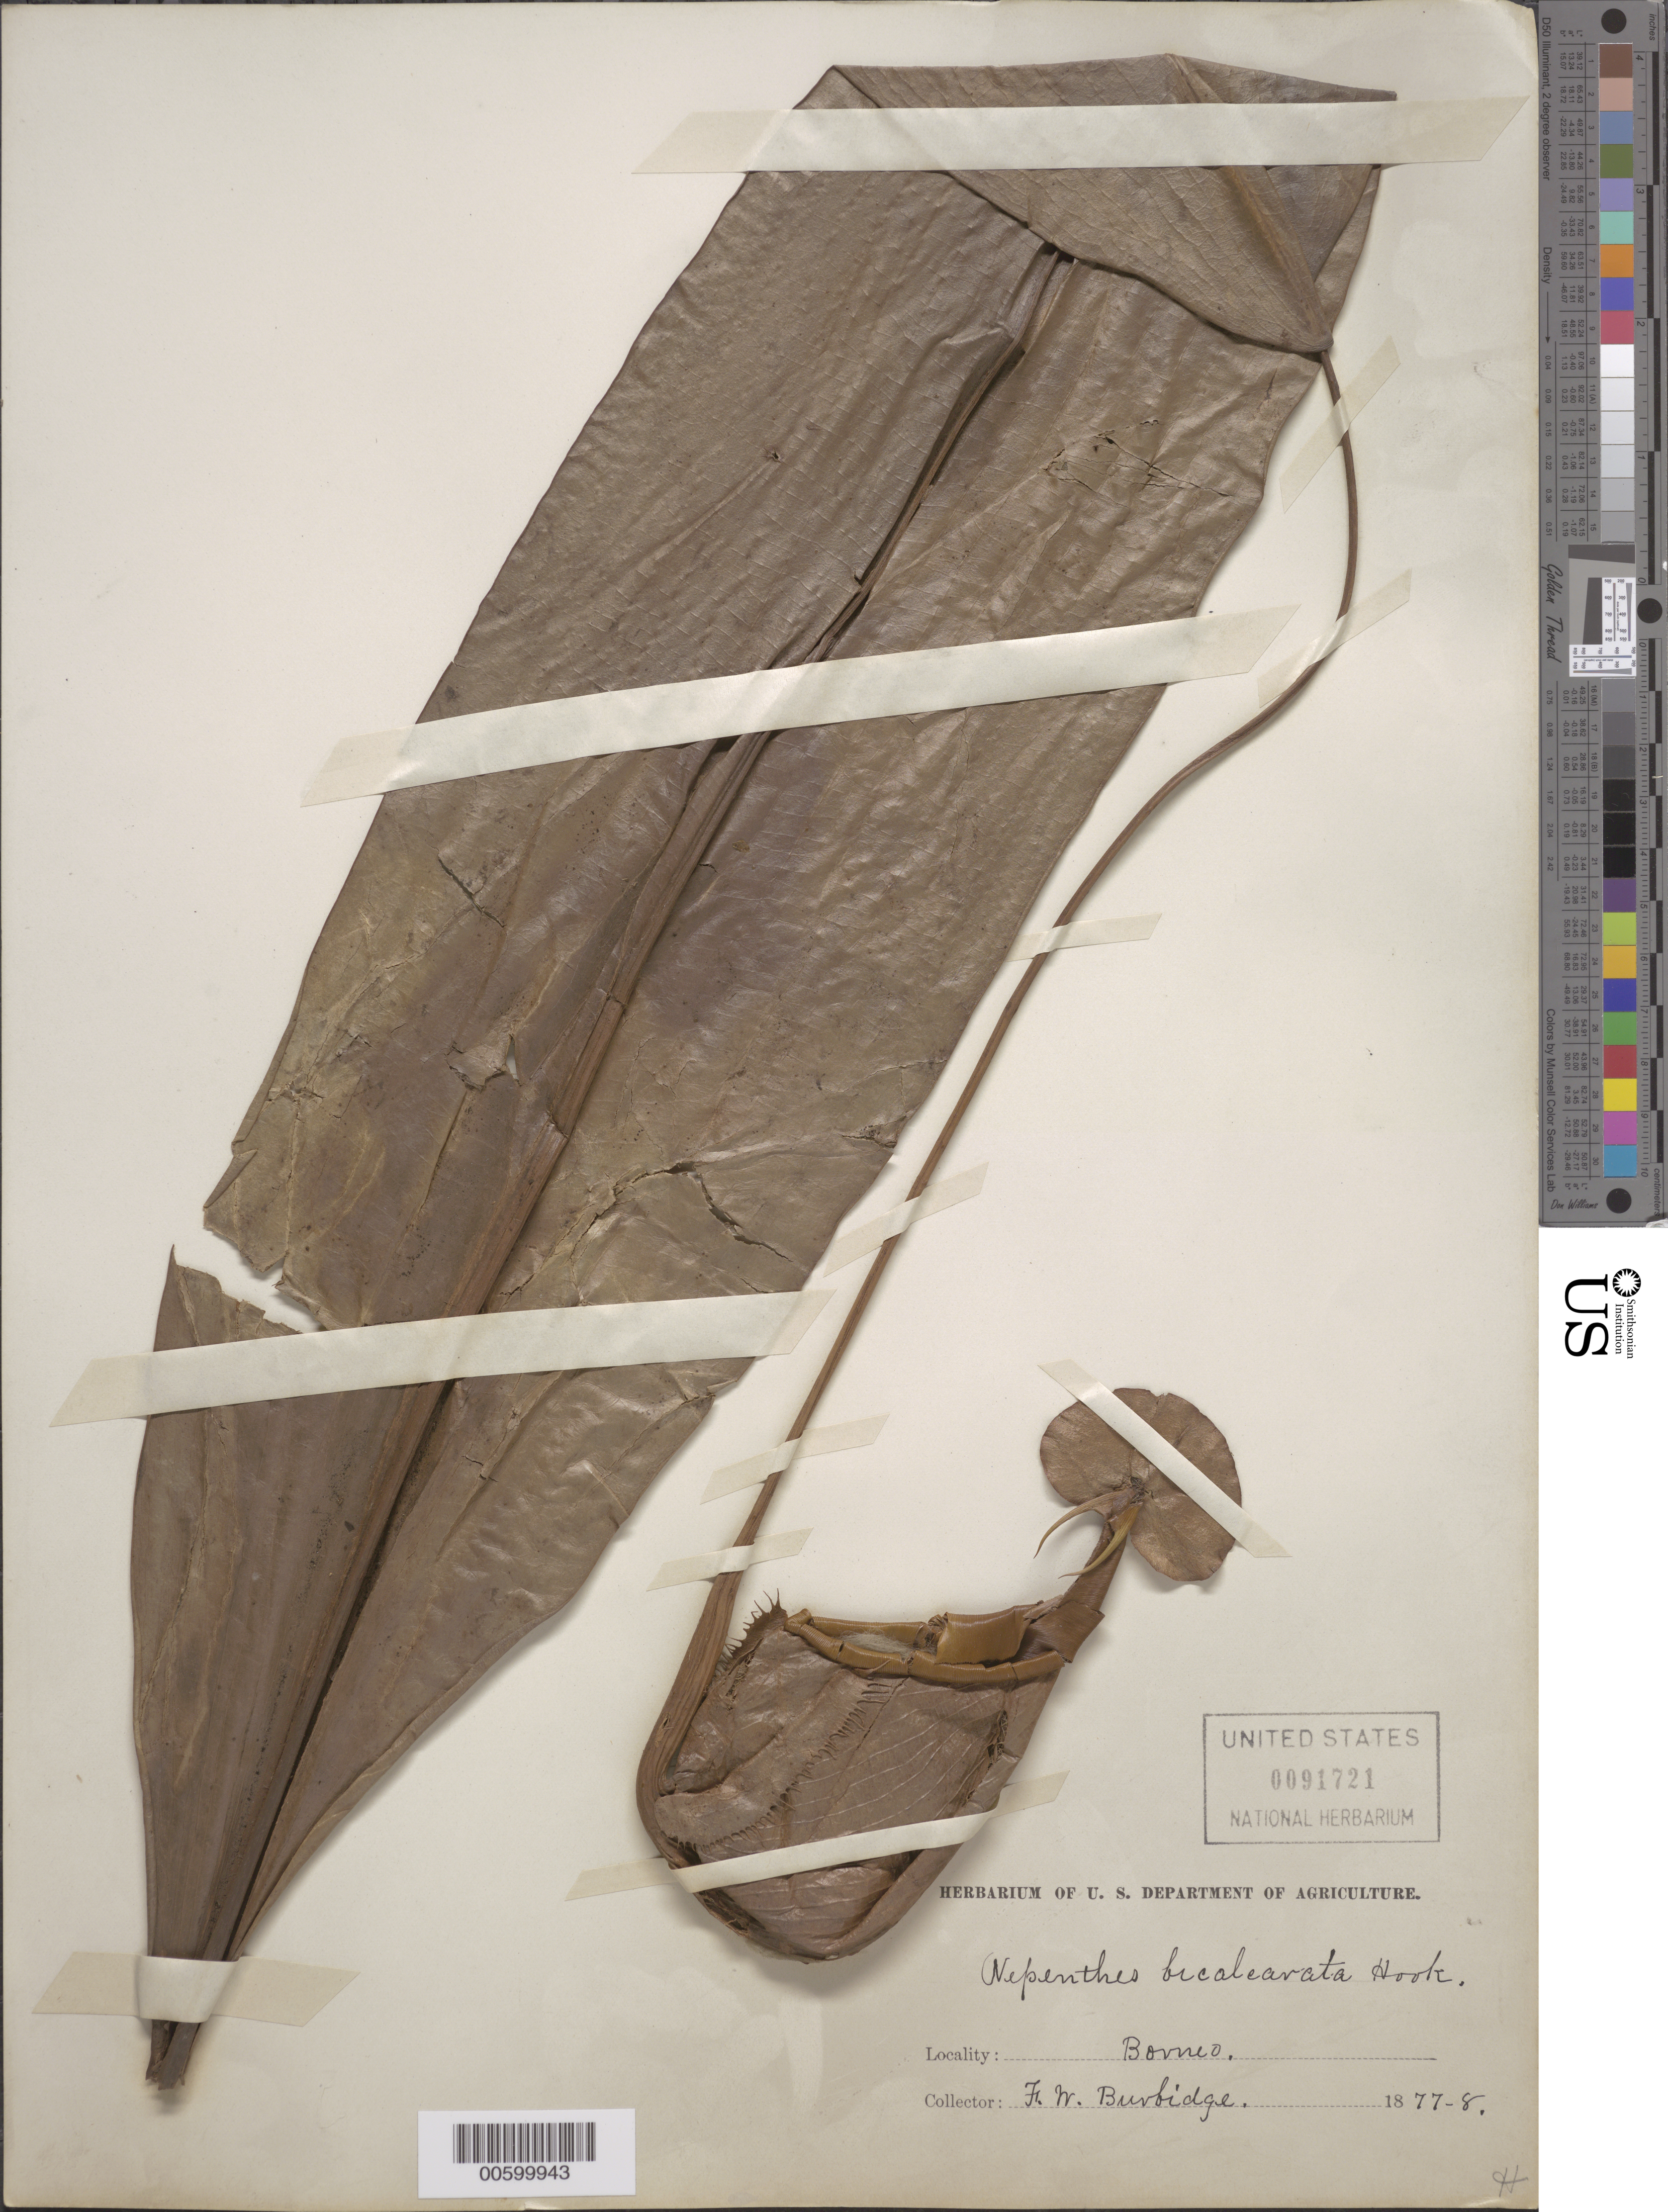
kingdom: Plantae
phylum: Tracheophyta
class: Magnoliopsida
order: Caryophyllales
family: Nepenthaceae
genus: Nepenthes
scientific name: Nepenthes bicalcarata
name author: Hook. f.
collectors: F. Burbidge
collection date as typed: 1877 to -- --- 1878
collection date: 1877/1878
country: Malaysia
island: Borneo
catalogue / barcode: US 91721